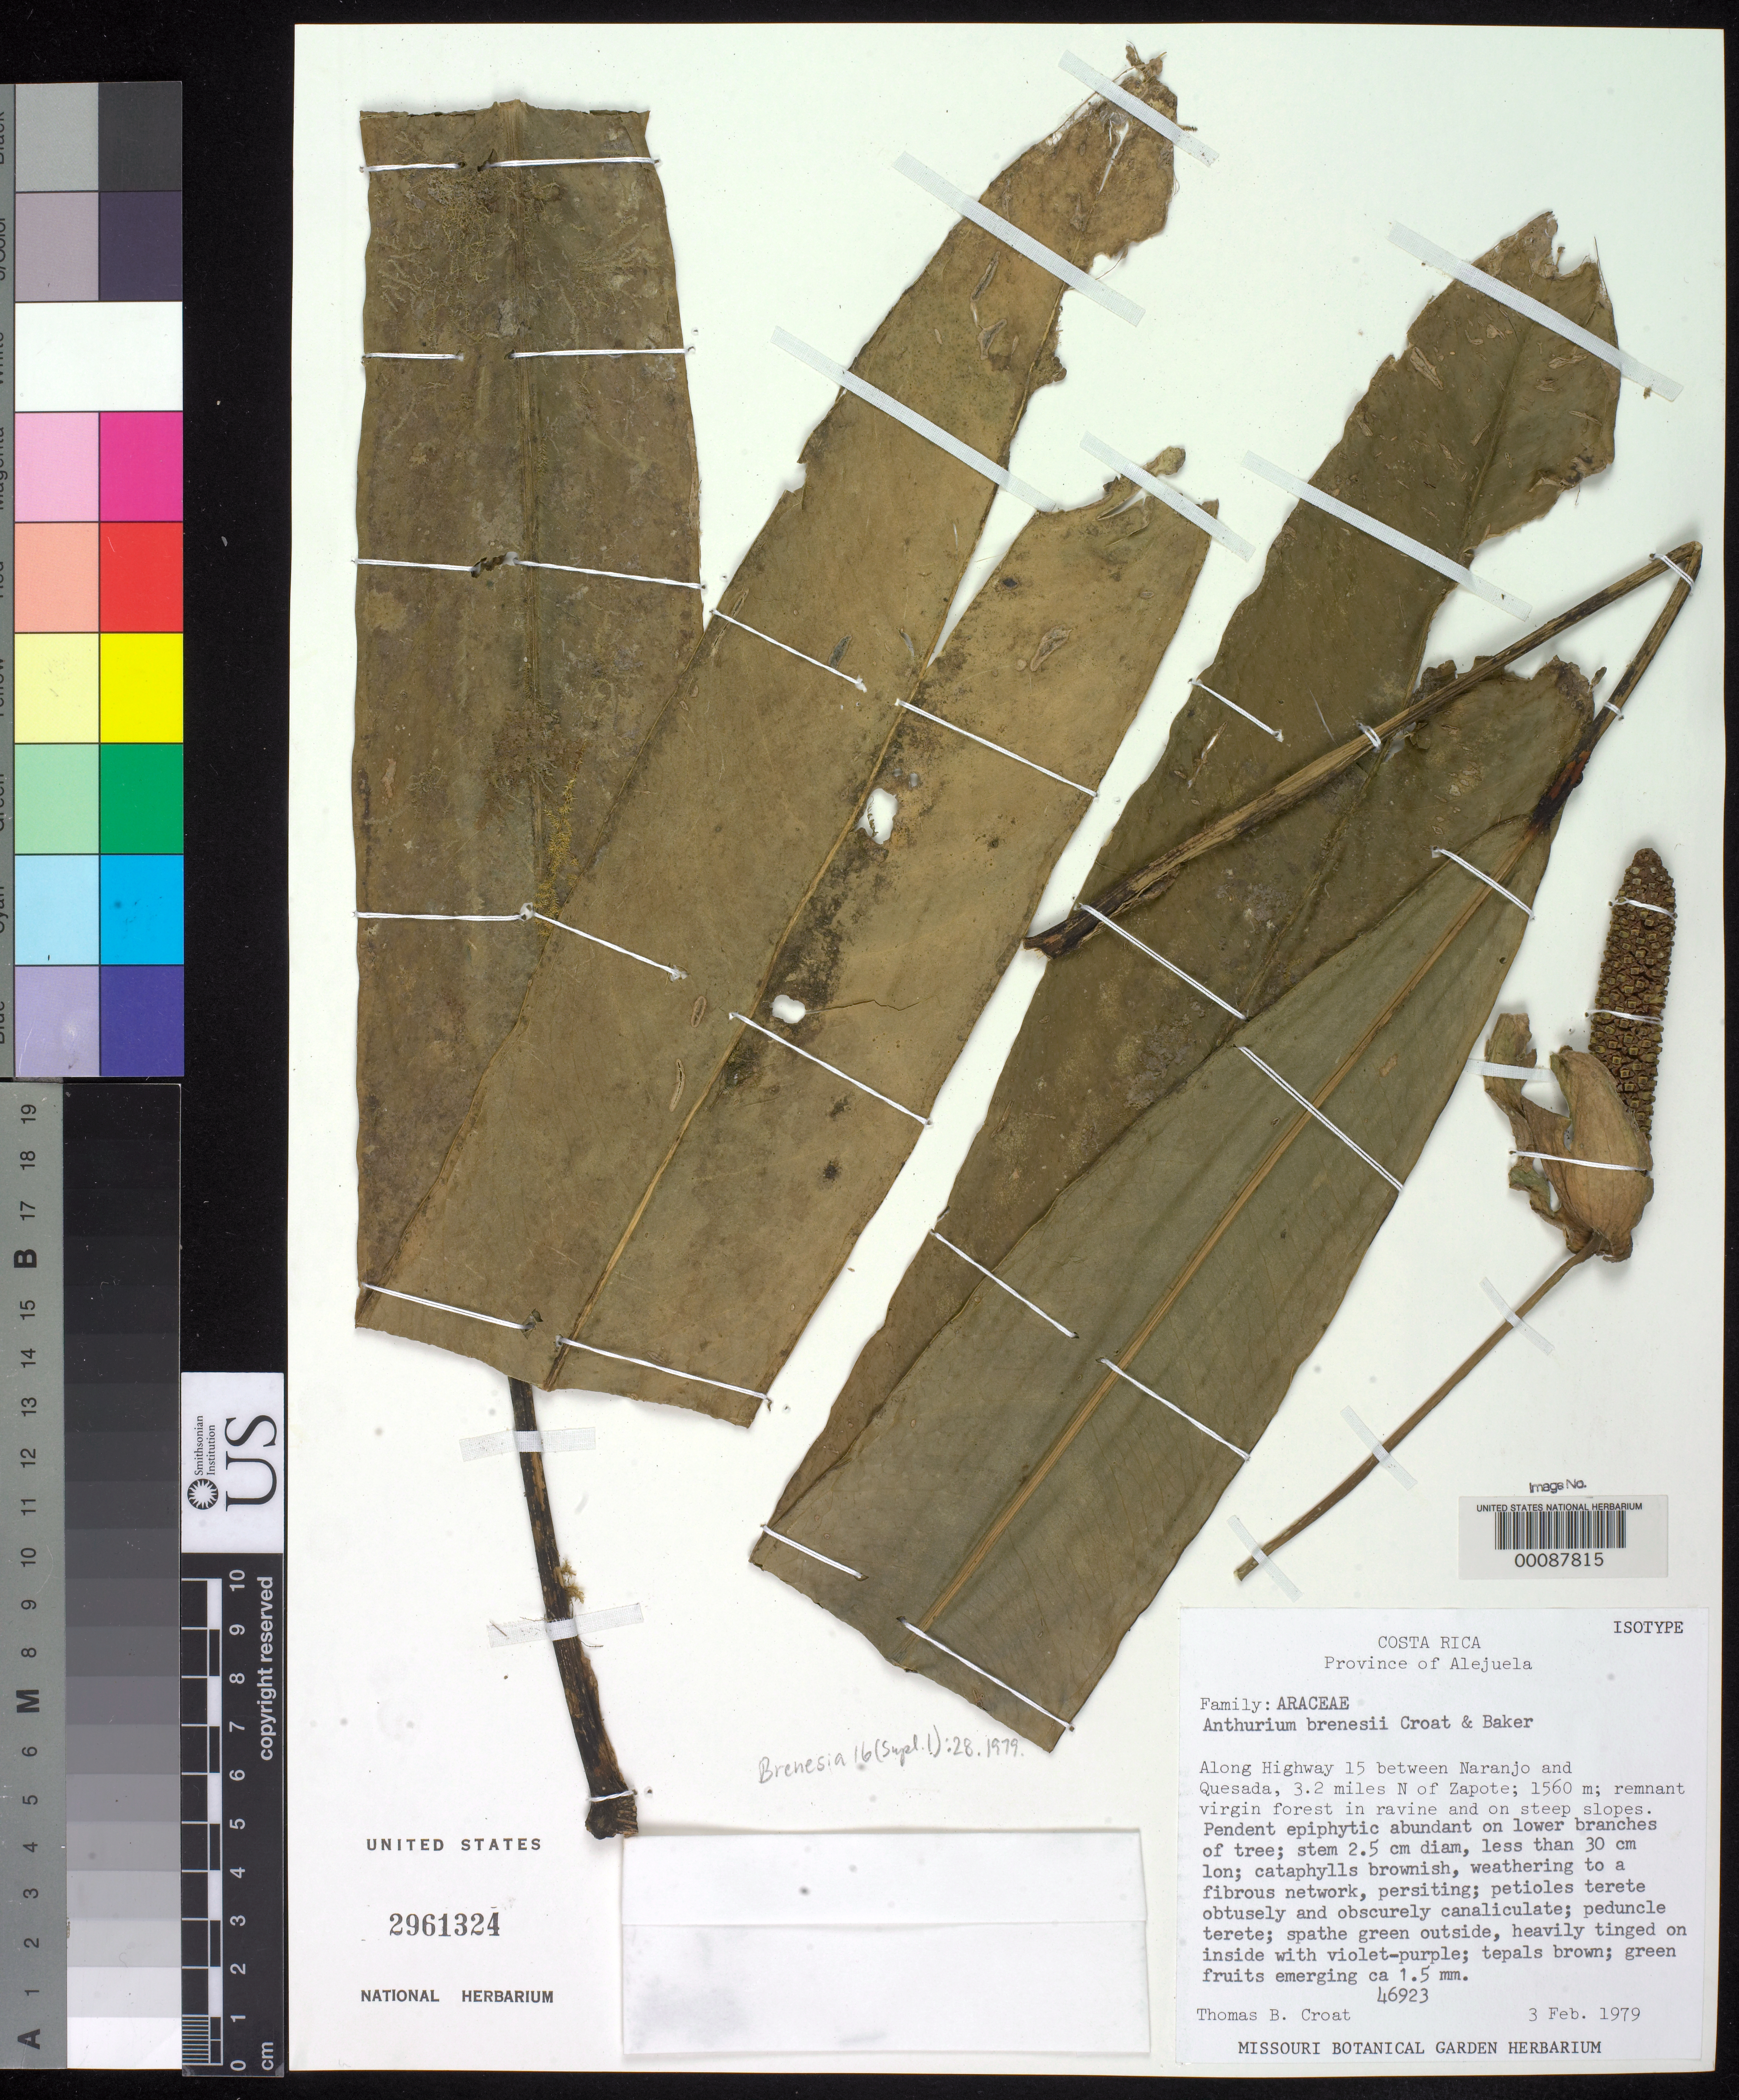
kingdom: Plantae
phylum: Tracheophyta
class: Liliopsida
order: Alismatales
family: Araceae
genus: Anthurium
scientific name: Anthurium brenesii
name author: Croat & R.A. Baker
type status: Isotype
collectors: T. B. Croat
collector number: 46923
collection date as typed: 13 Feb 1979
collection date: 1979-02-13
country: Costa Rica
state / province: Alajuela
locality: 3.2 miles N of Zapote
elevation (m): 1560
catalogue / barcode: US 2961324